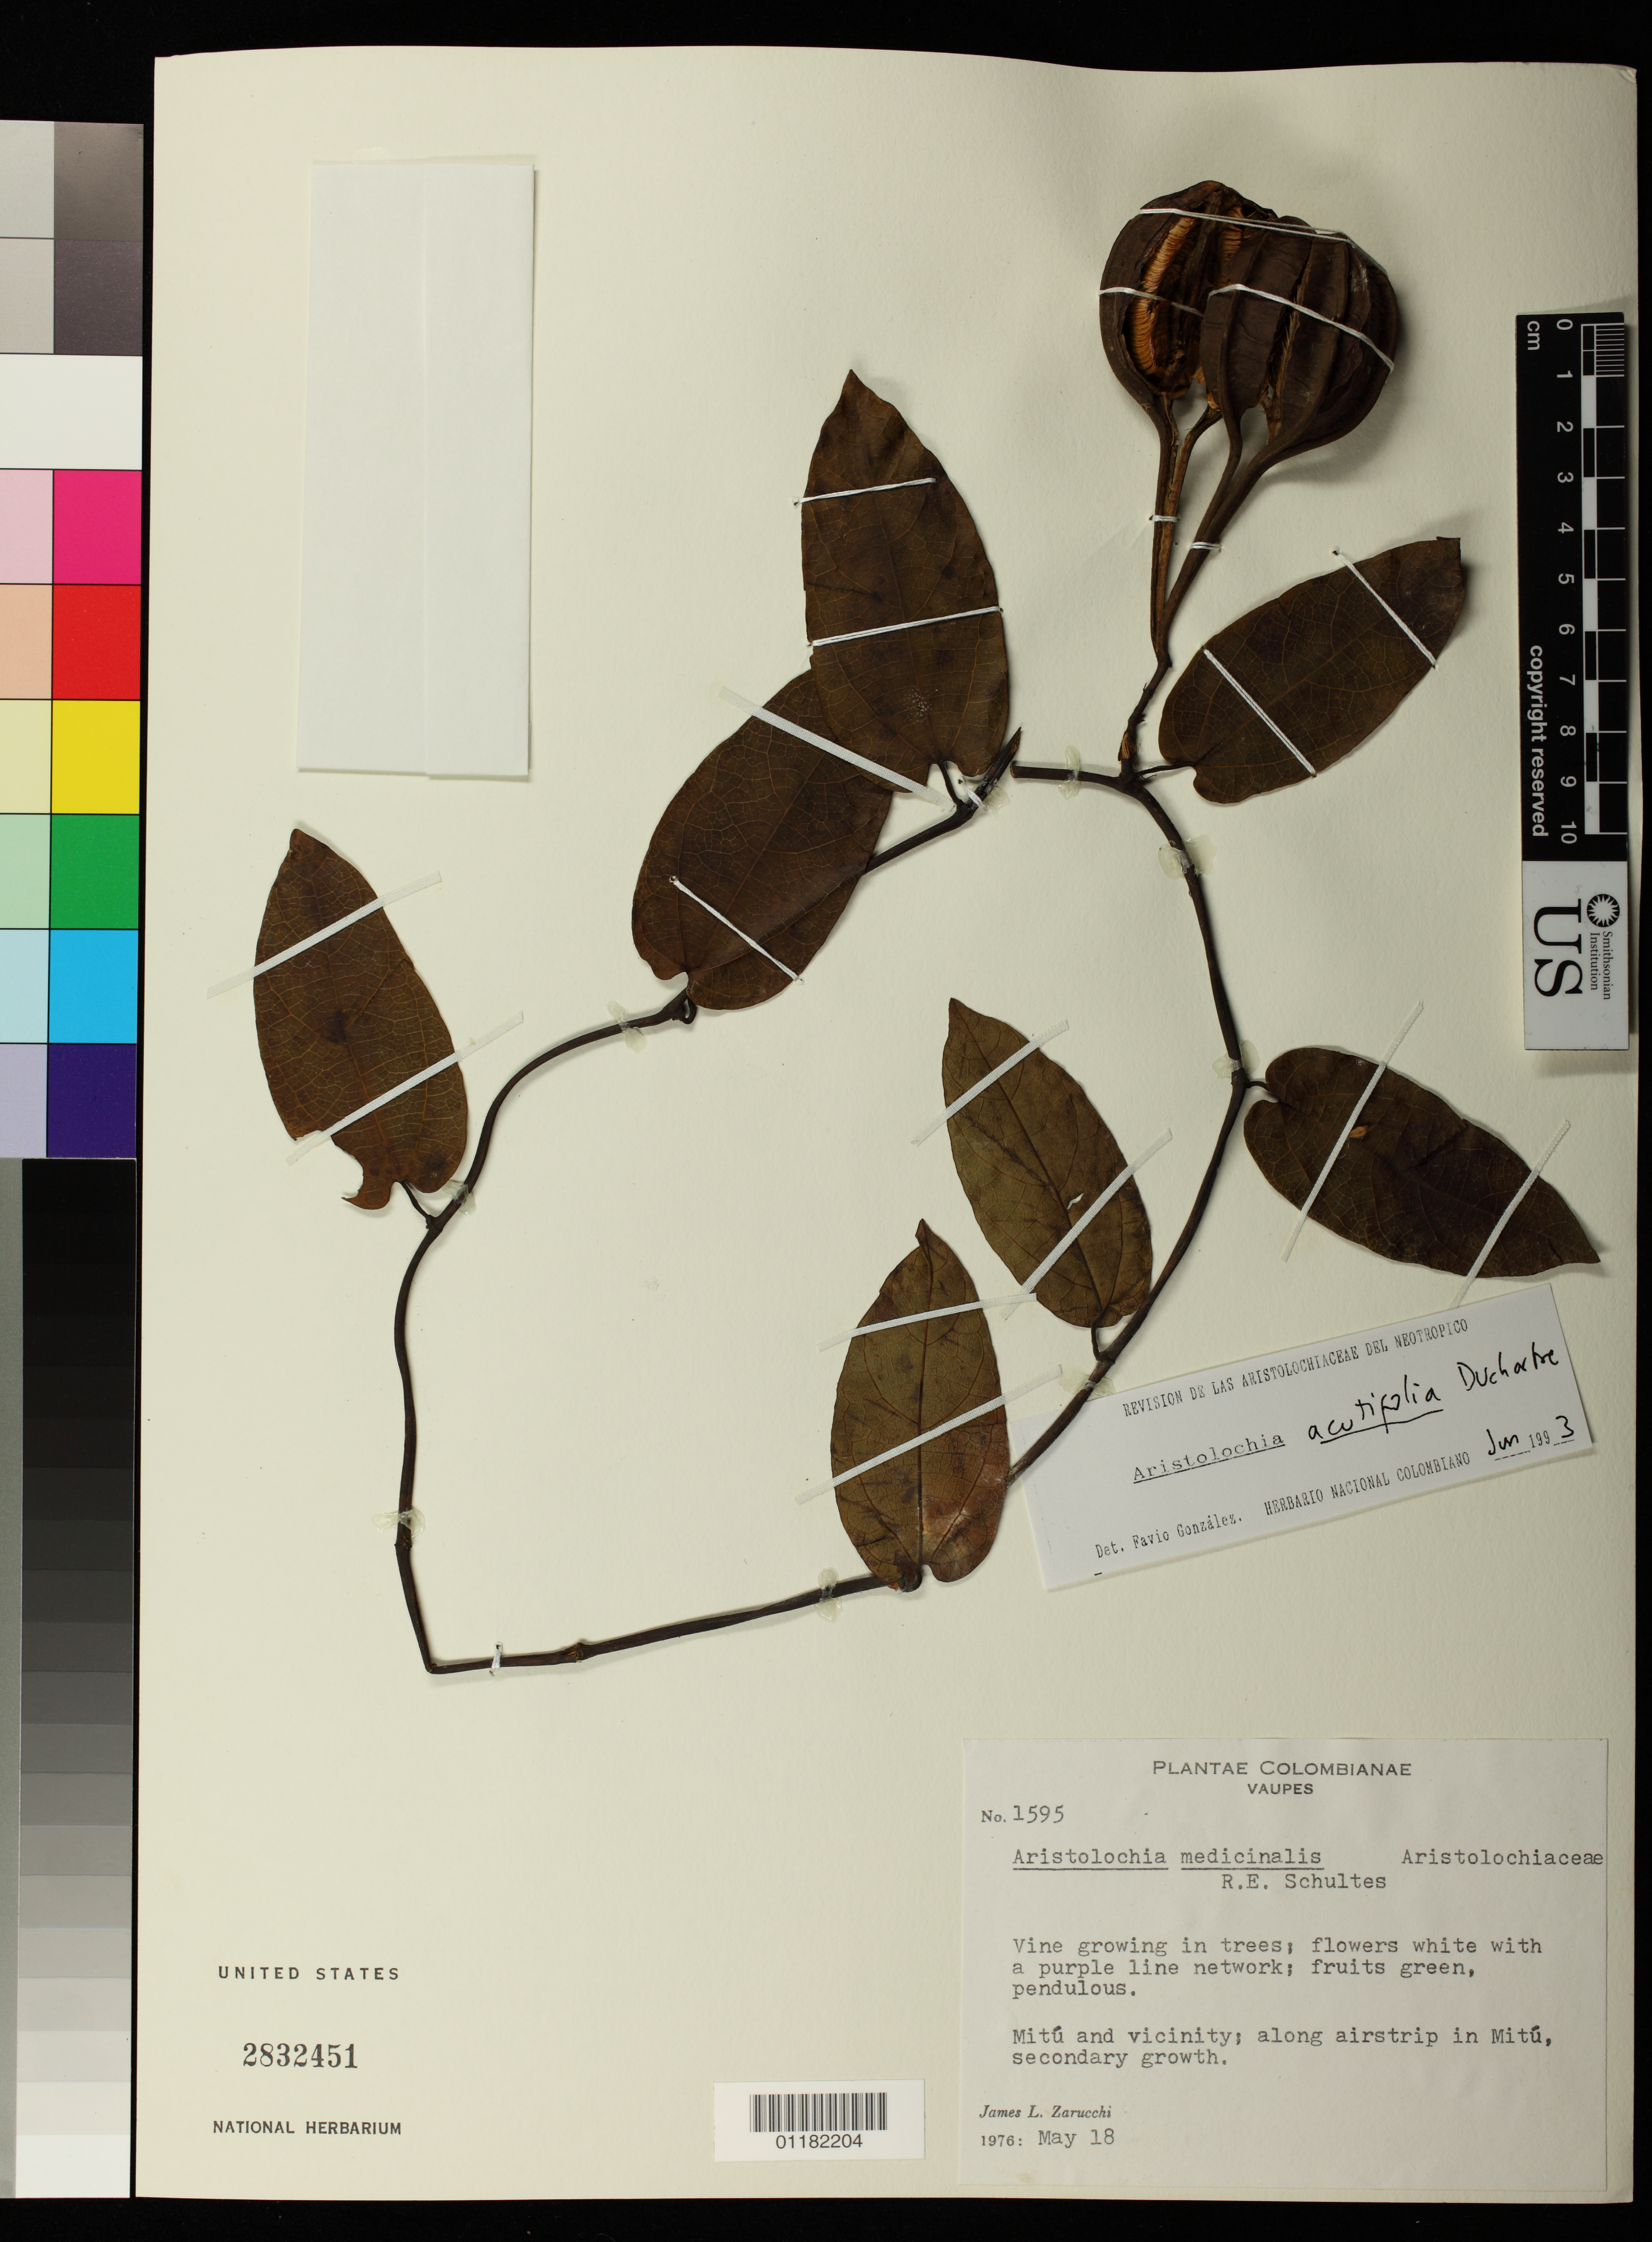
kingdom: Plantae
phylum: Tracheophyta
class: Magnoliopsida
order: Piperales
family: Aristolochiaceae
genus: Aristolochia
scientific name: Aristolochia acutifolia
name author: Duch.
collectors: J. L. Zarucchi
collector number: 1595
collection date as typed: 18 May 1976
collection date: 1976-05-18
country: Colombia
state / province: Vaupés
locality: Mitu and vicinity; along airstrip in Mitu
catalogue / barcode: US 2832451